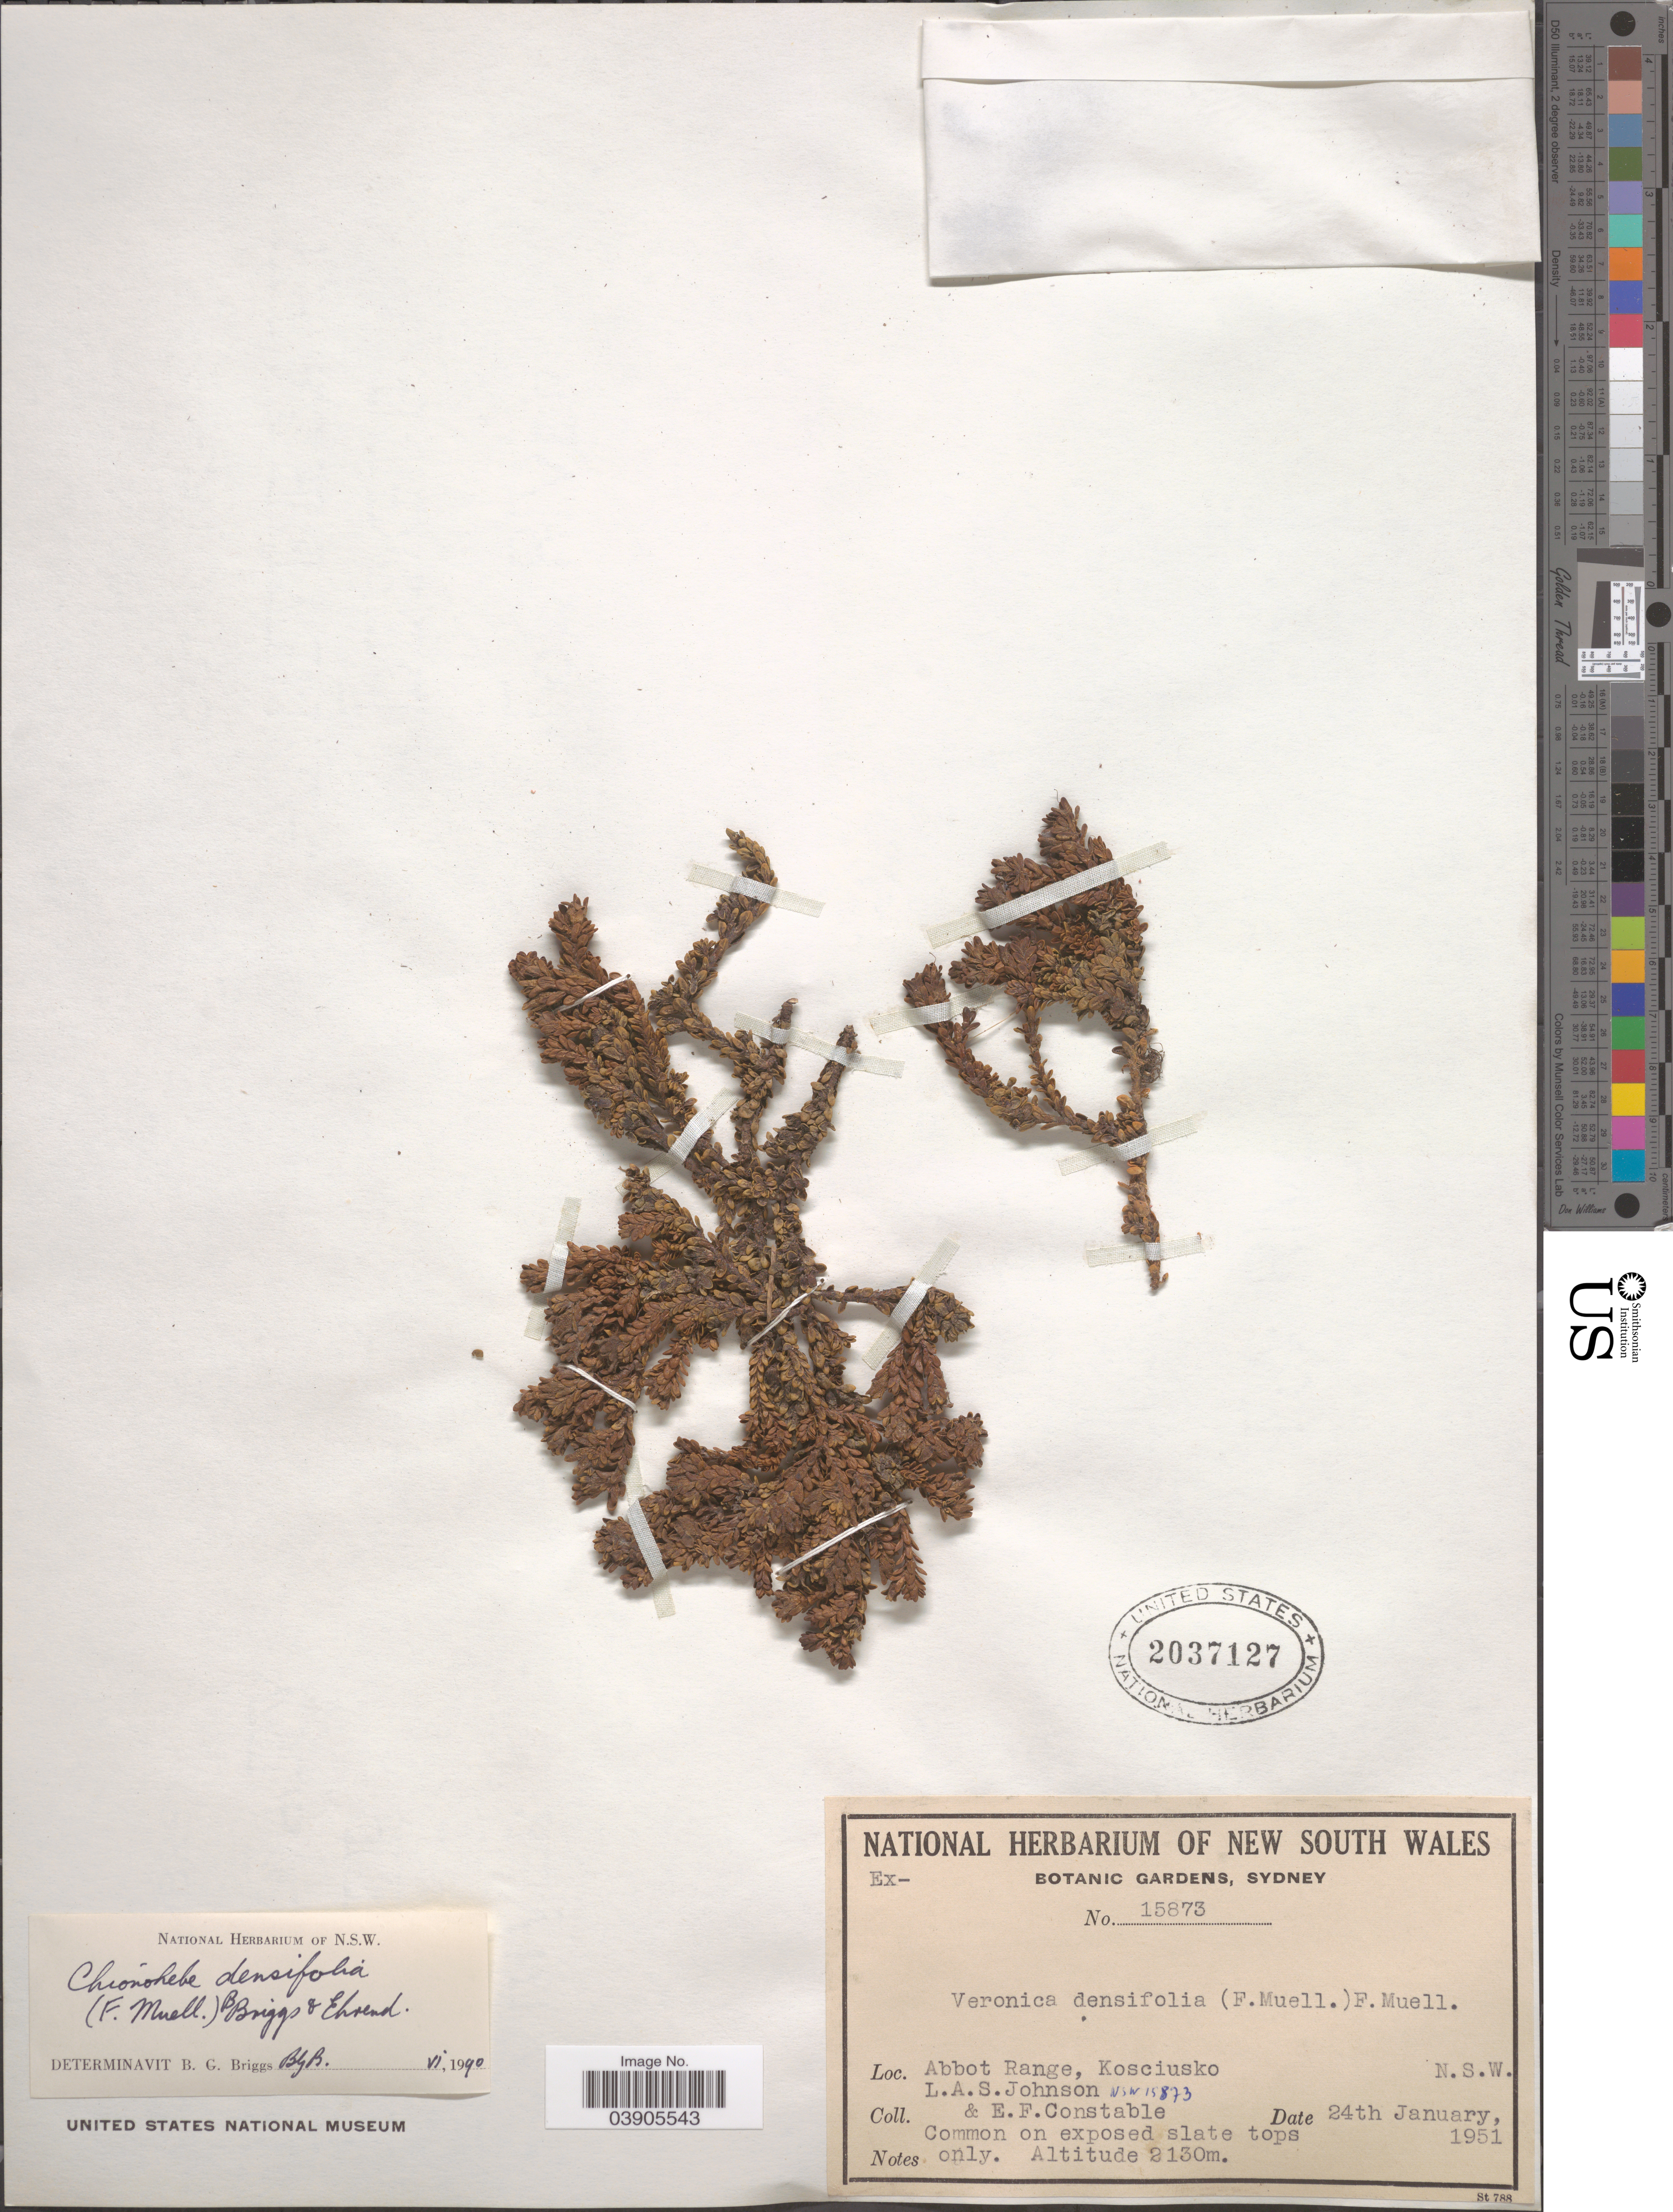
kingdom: Plantae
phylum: Tracheophyta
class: Magnoliopsida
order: Lamiales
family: Plantaginaceae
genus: Veronica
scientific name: Veronica densifolia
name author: (F. Muell.) F. Muell.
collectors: L. A. S. Johnson & E. F. Constable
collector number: NSW15873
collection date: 1951-01-24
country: Australia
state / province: New South Wales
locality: Abbot Range, Kosciusko.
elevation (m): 2130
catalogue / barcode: US 2037127